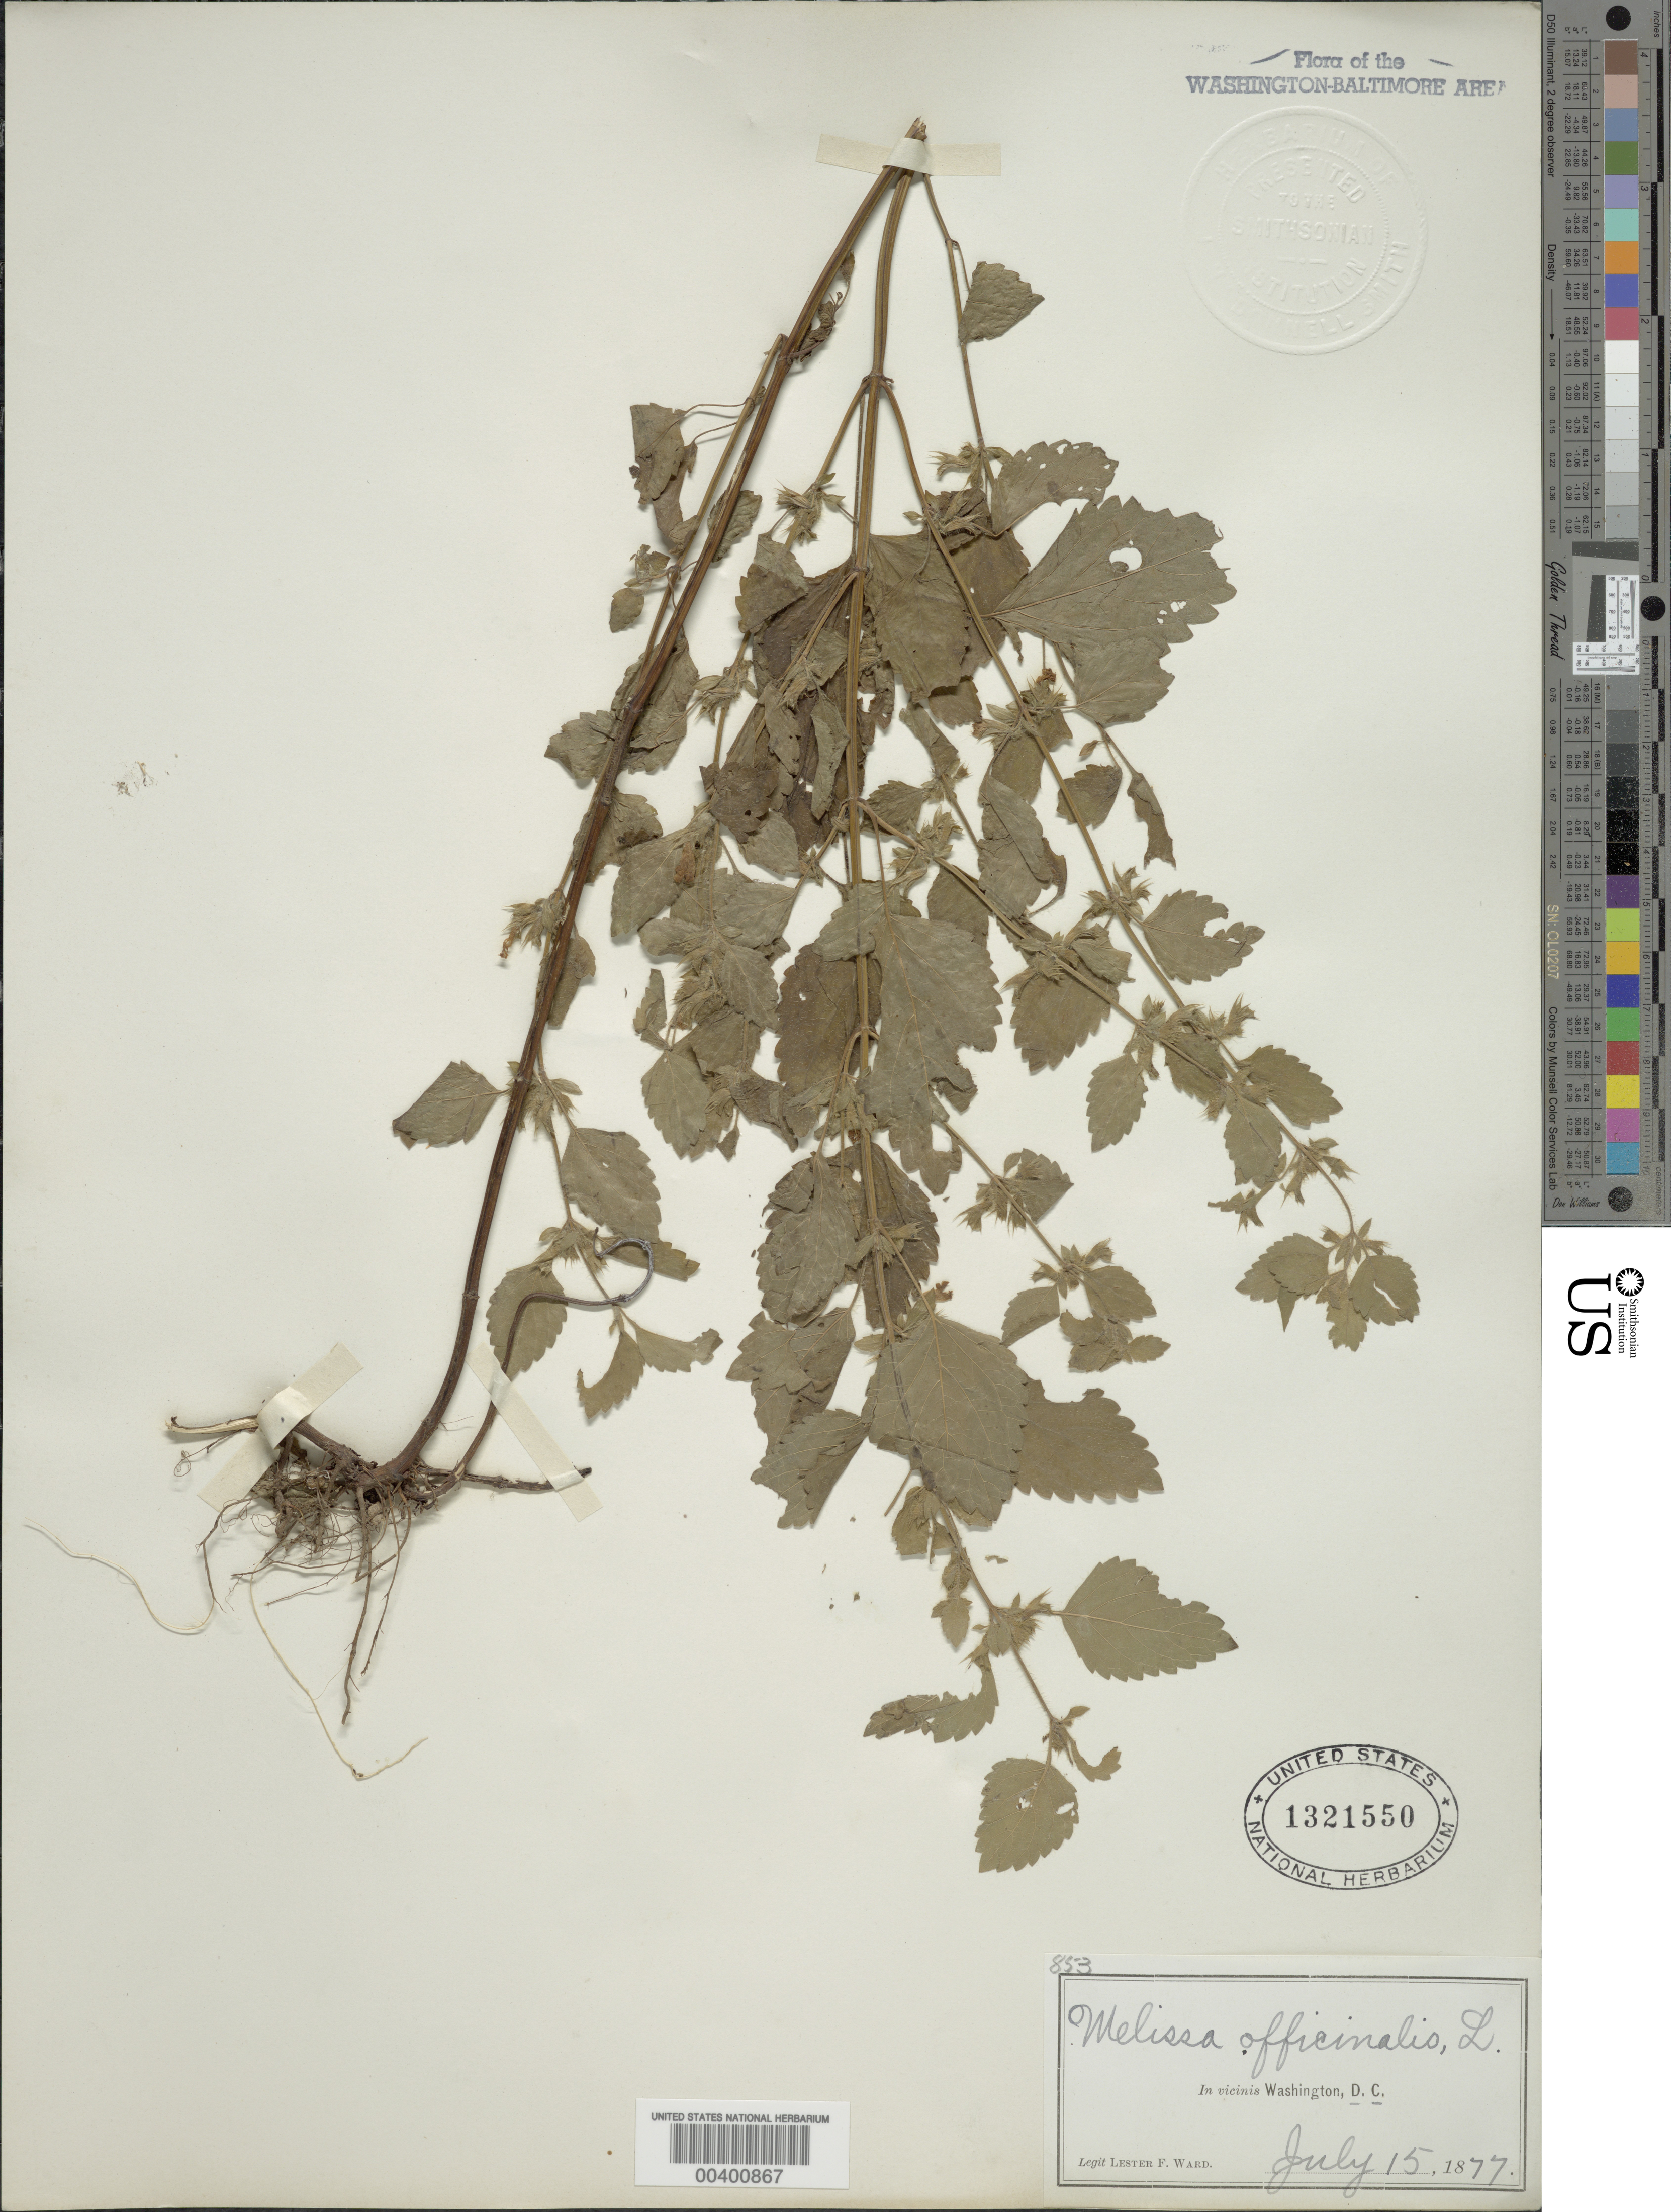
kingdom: Plantae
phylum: Tracheophyta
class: Magnoliopsida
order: Lamiales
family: Lamiaceae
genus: Melissa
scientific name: Melissa officinalis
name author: L.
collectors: L. F. Ward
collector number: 853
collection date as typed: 15 Jul 1877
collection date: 1877-07-15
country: United States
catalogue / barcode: US 1321550